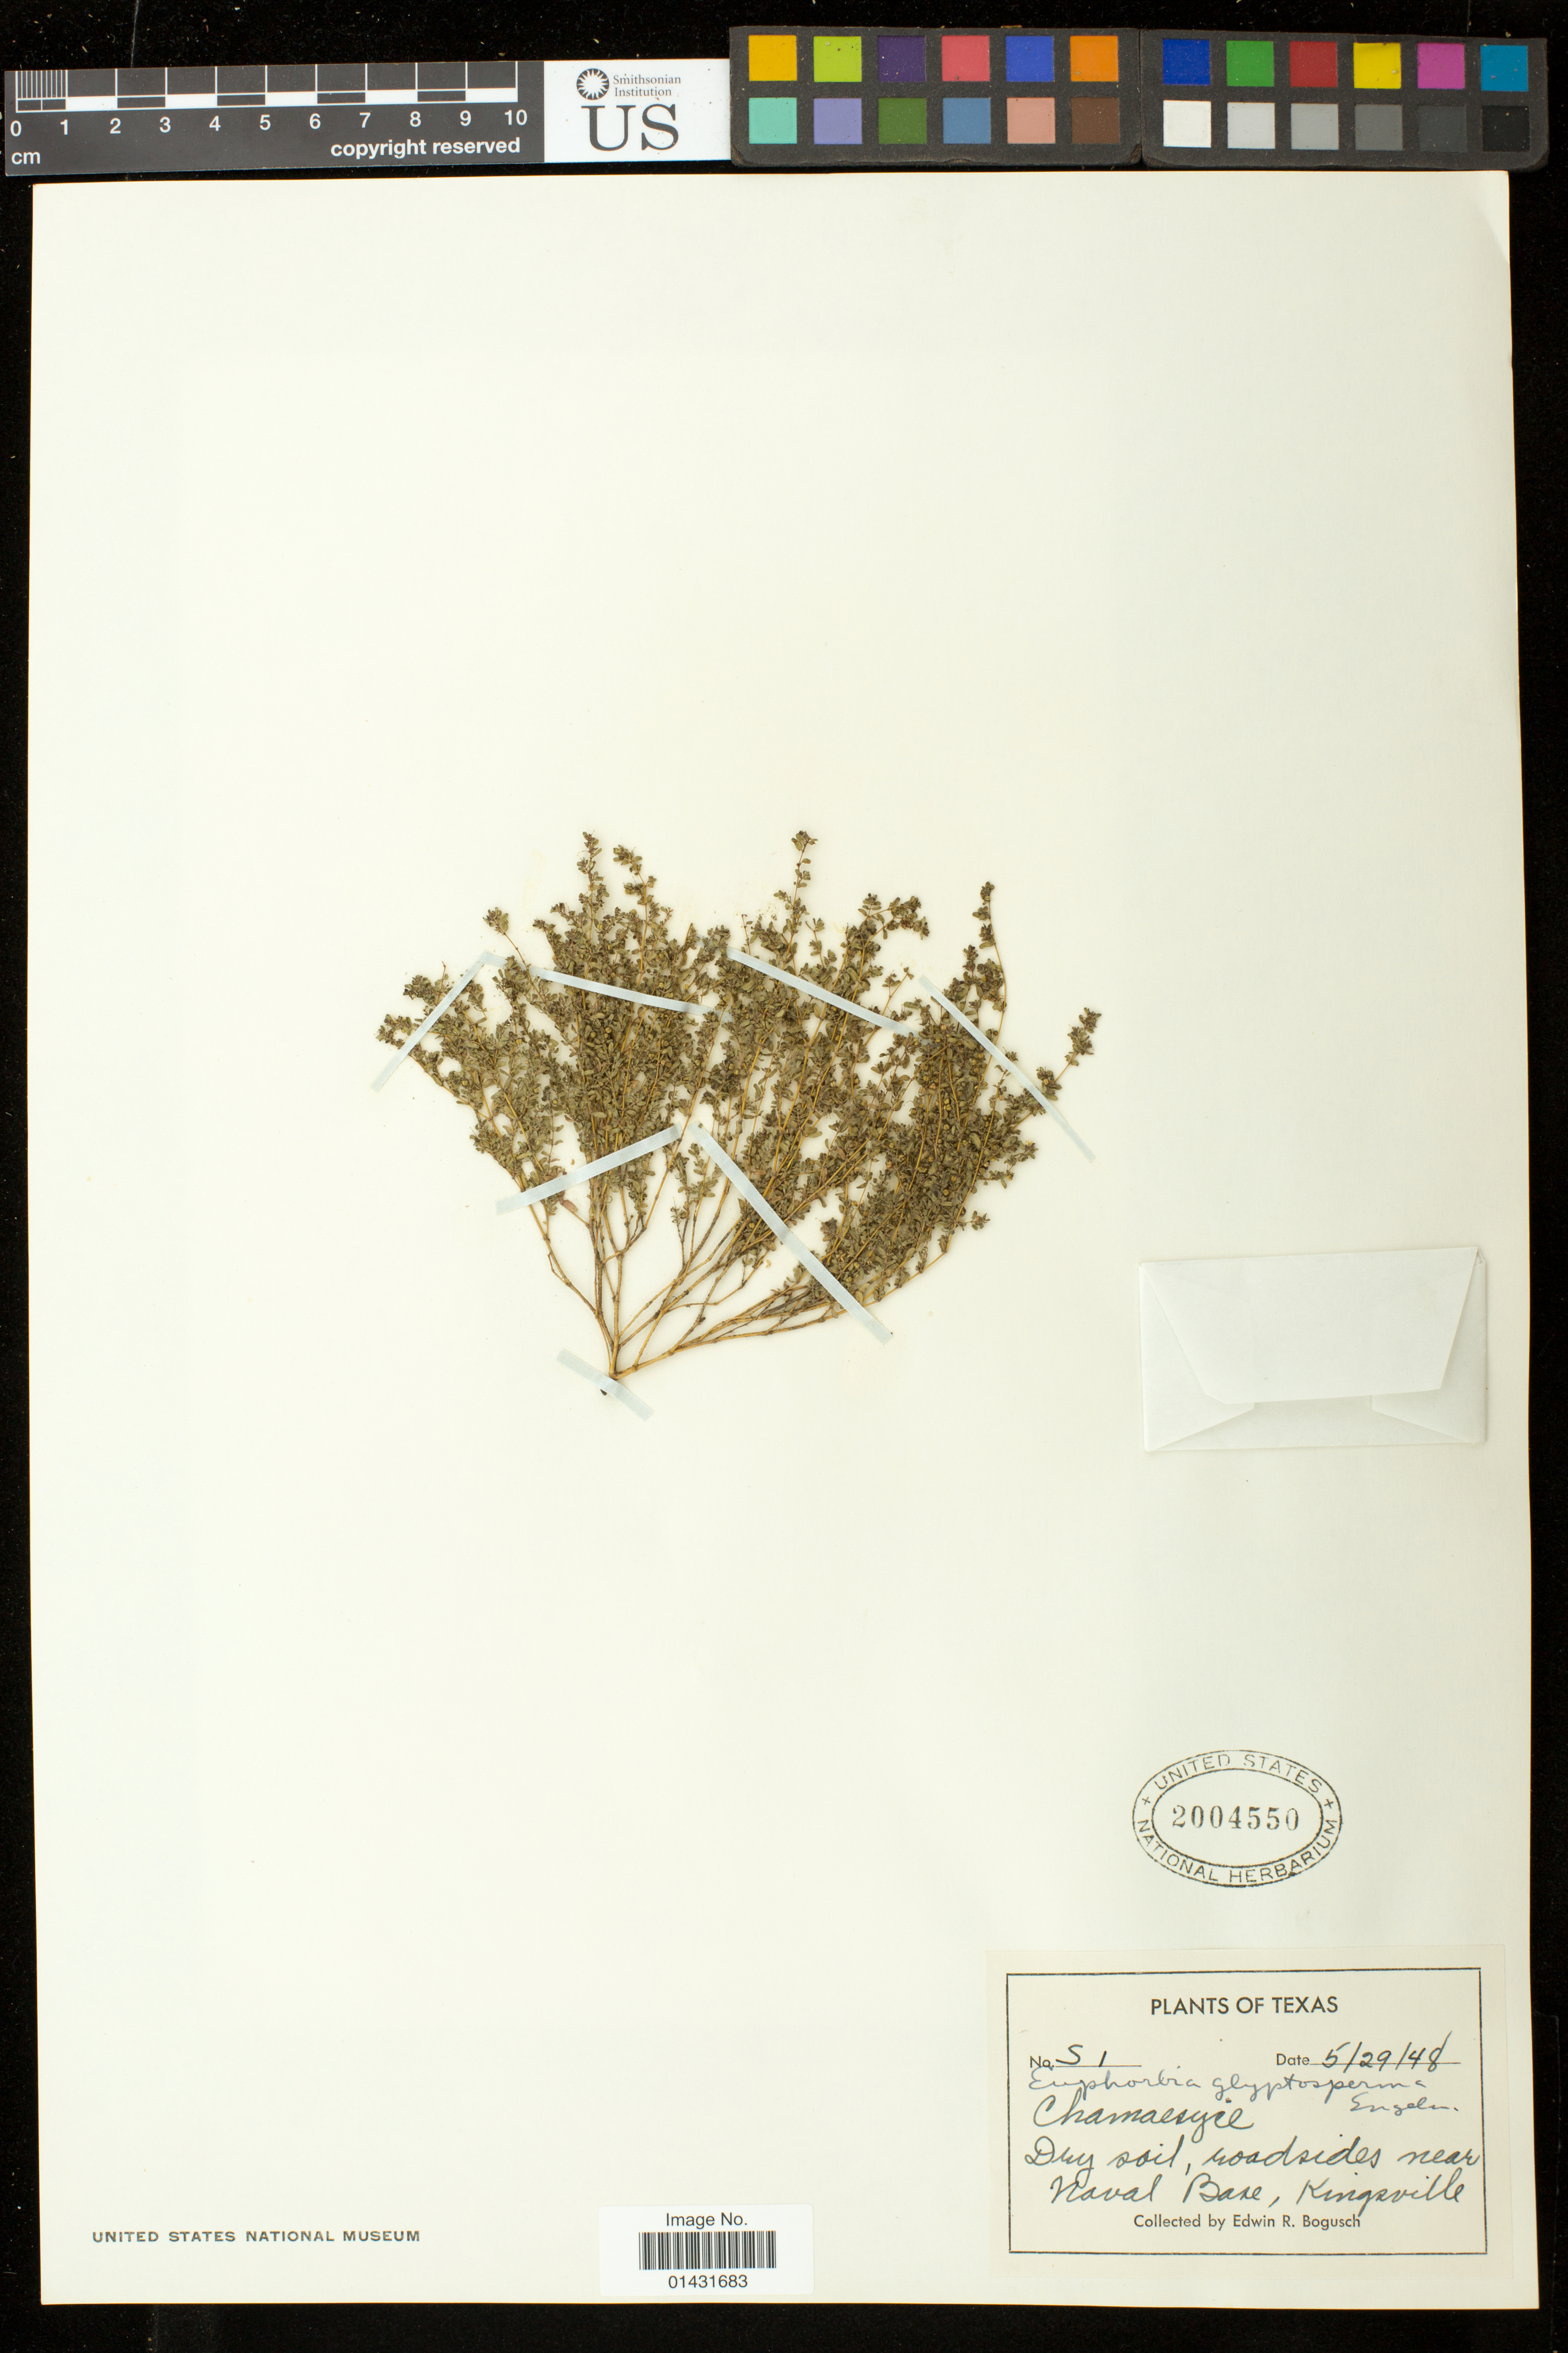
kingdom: Plantae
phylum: Tracheophyta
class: Magnoliopsida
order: Malpighiales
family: Euphorbiaceae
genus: Euphorbia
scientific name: Euphorbia glyptosperma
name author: Engelm.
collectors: E. Bogusch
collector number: S1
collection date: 1948-05-29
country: United States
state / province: Texas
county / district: Kleberg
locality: Near Naval Base, Kingsville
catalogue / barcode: US 2004550